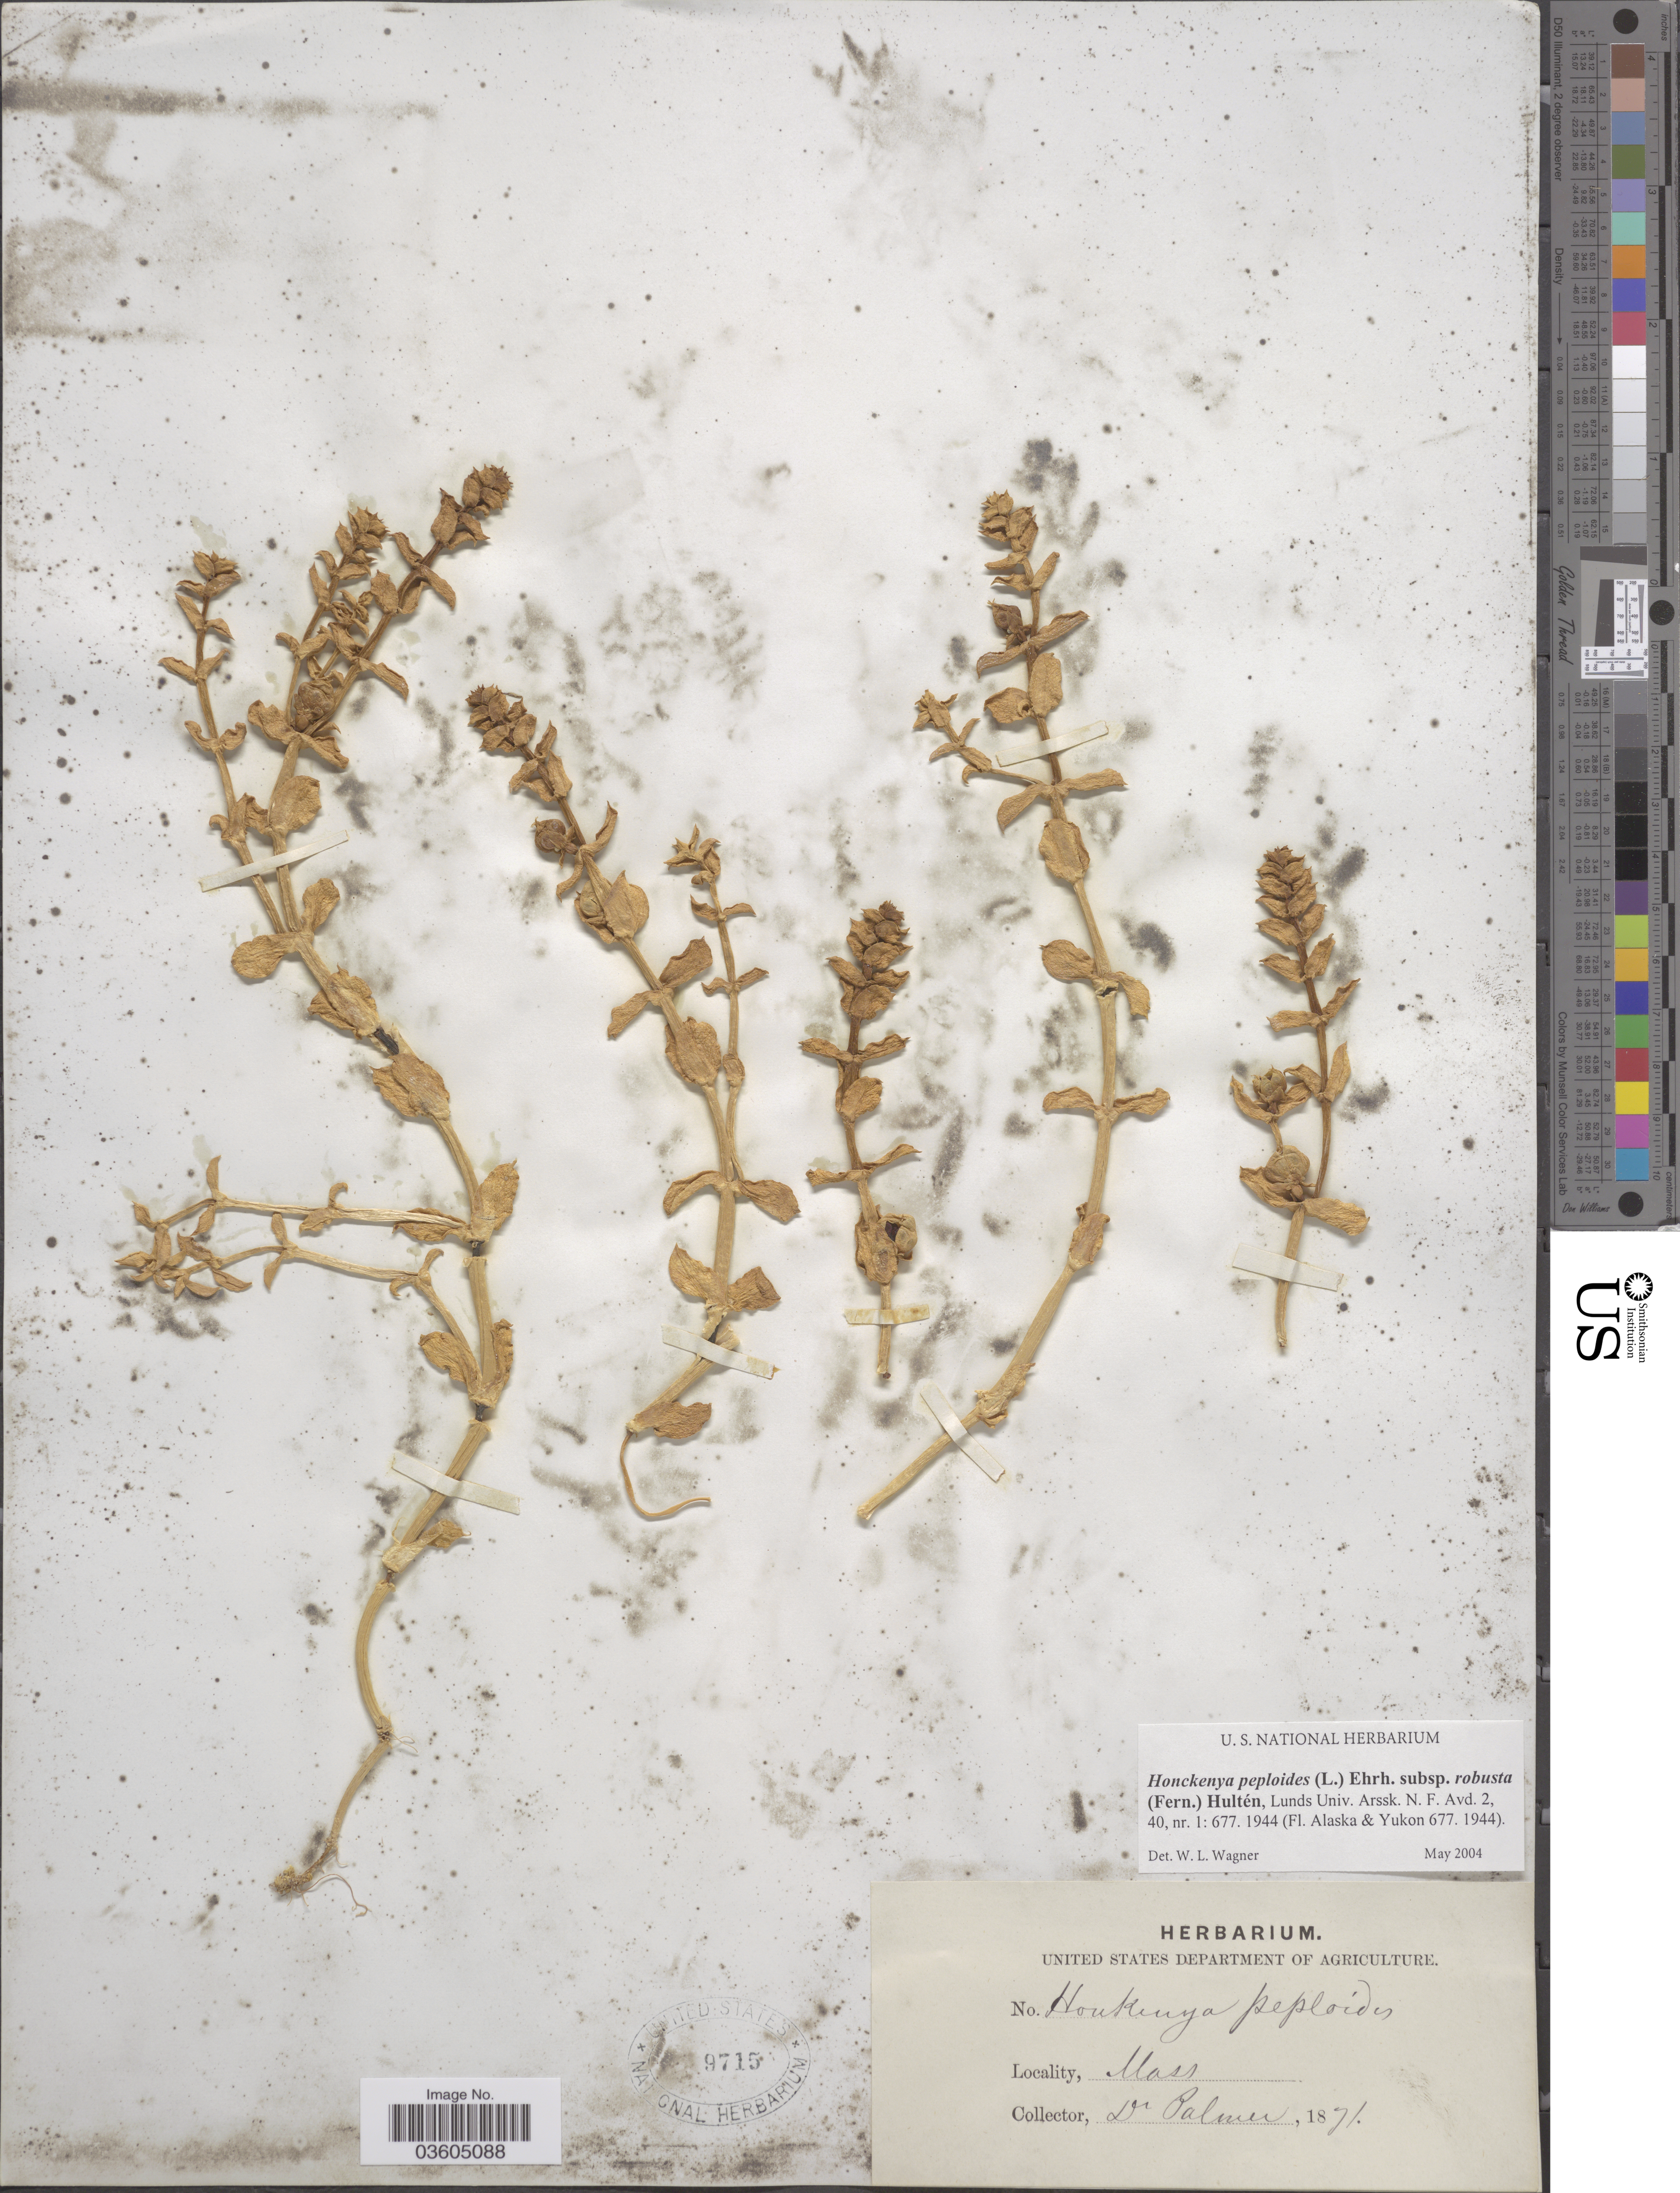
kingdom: Plantae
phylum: Tracheophyta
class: Magnoliopsida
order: Caryophyllales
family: Caryophyllaceae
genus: Honckenya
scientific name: Honckenya peploides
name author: (L.) Ehrh.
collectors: Palmer, --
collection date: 1871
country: United States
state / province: Massachusetts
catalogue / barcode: US 9715